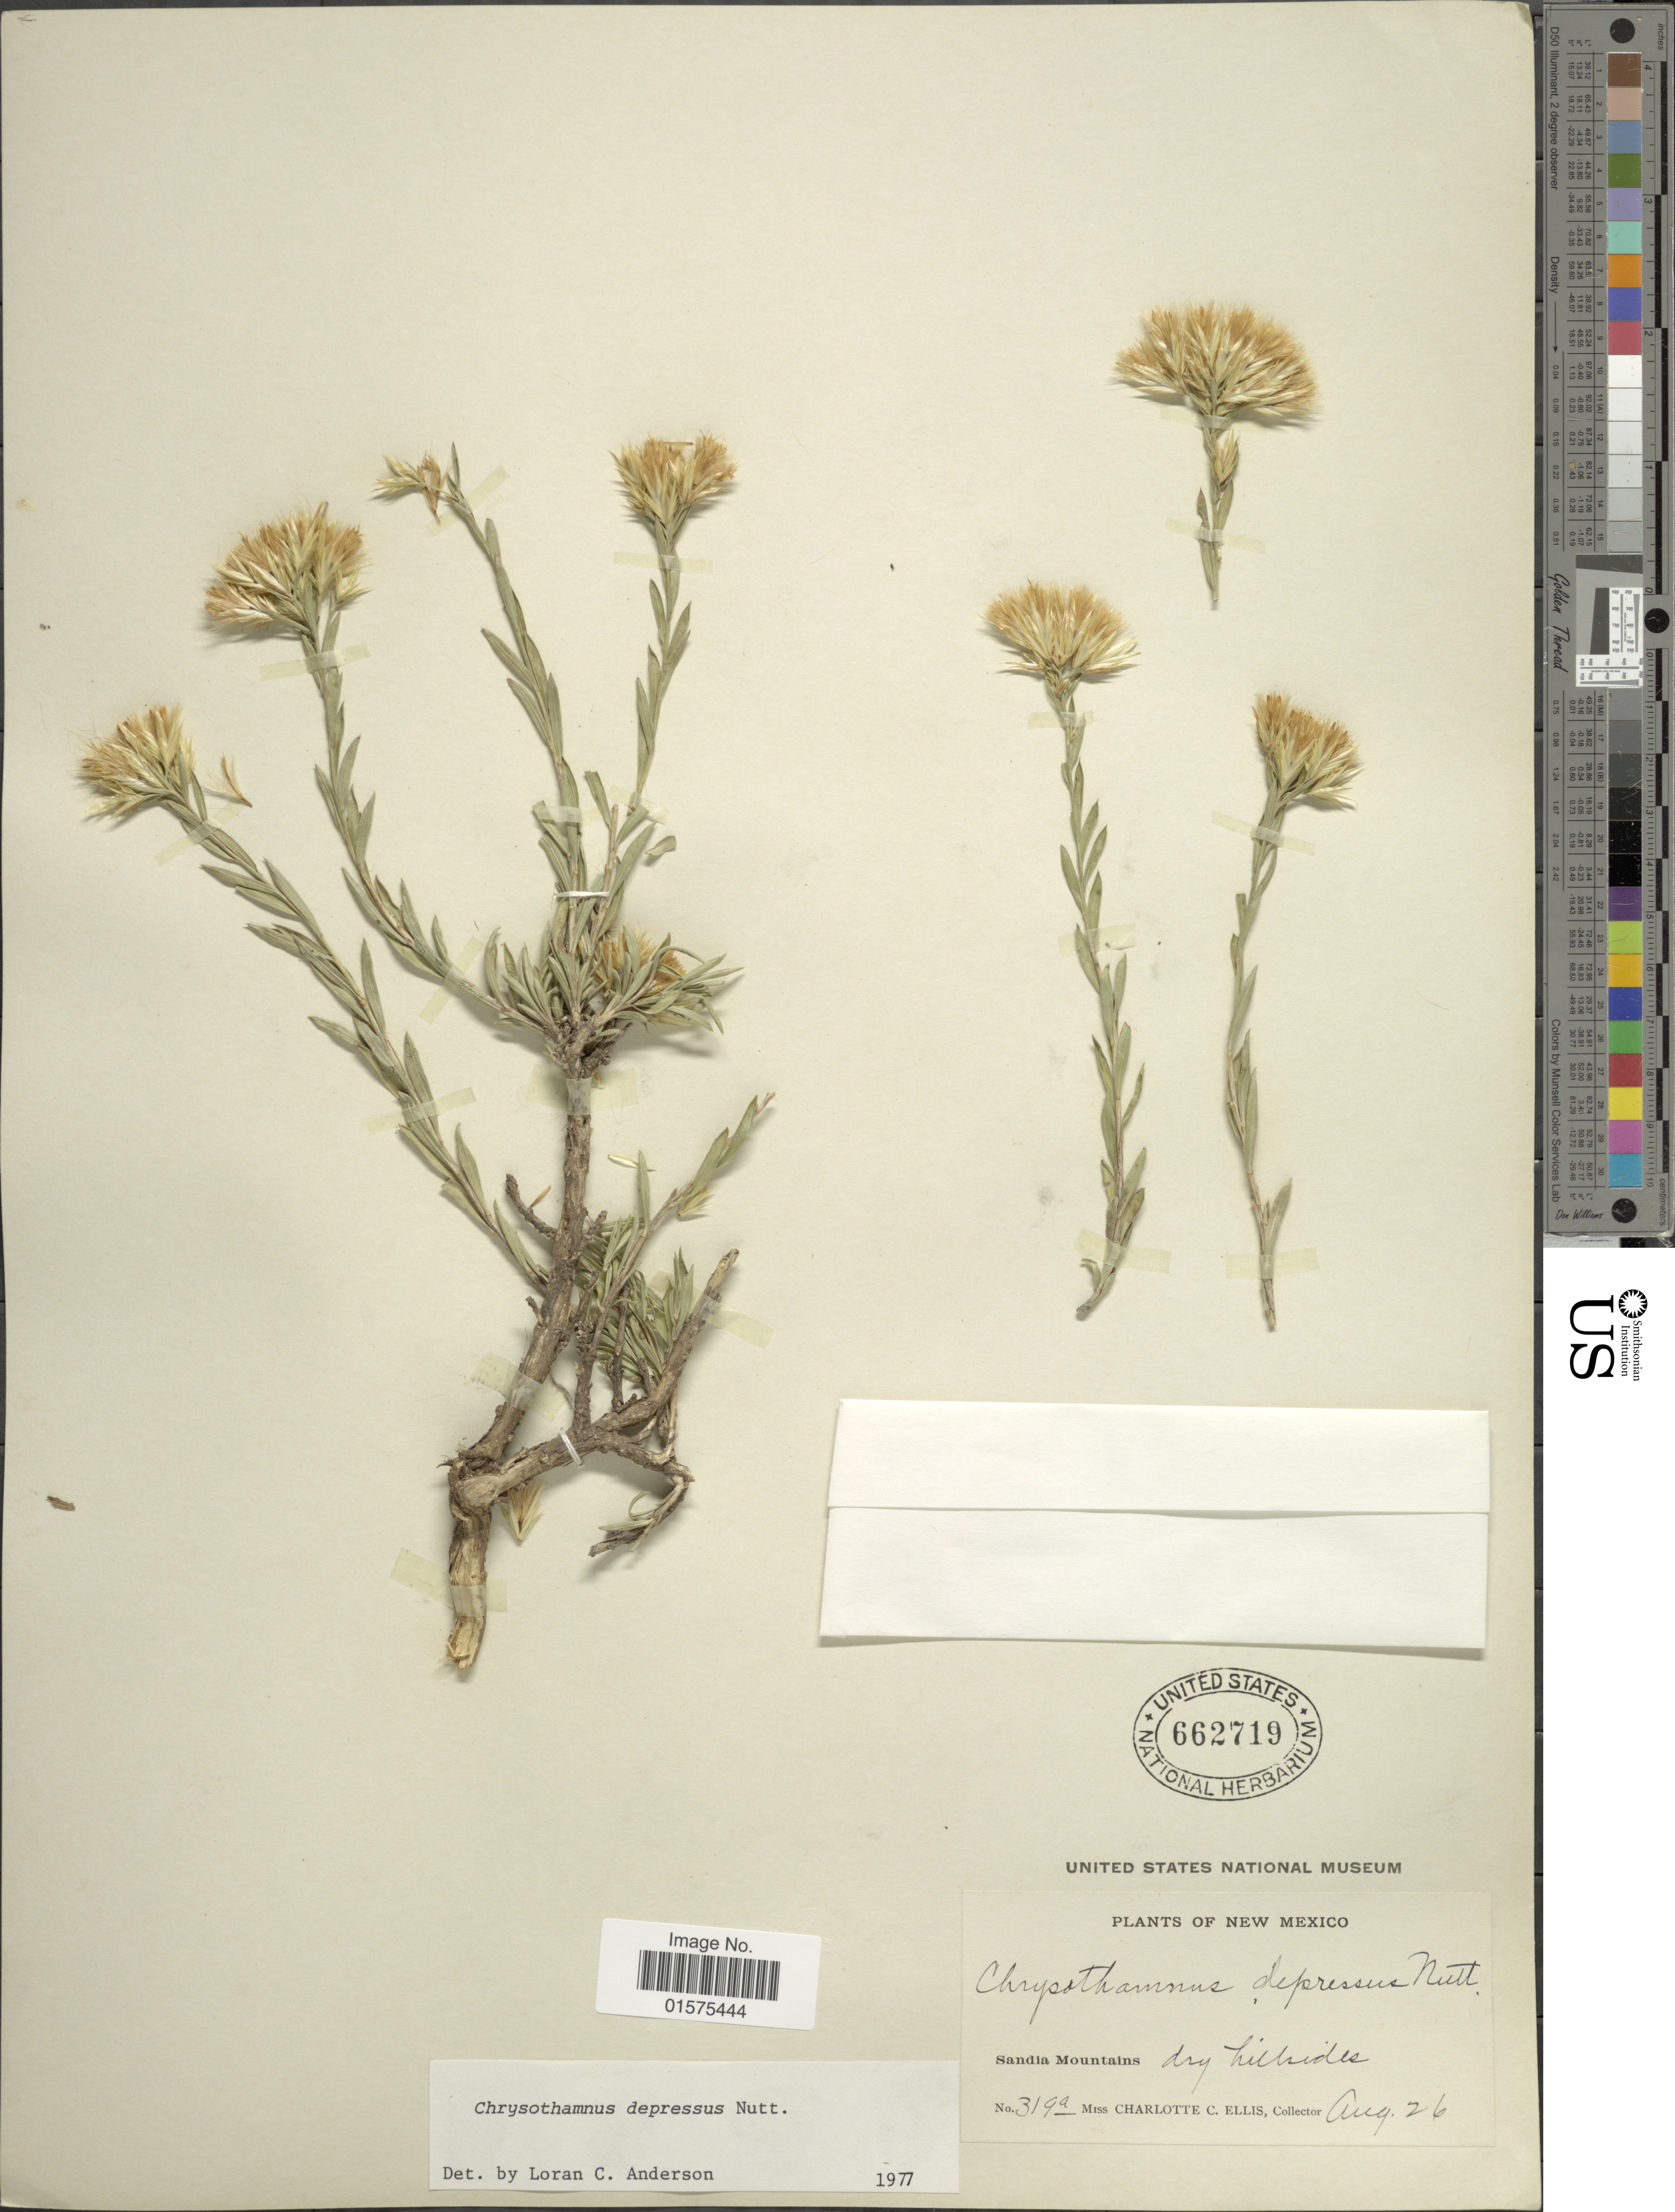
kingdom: Plantae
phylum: Tracheophyta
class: Magnoliopsida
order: Asterales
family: Asteraceae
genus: Chrysothamnus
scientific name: Chrysothamnus depressus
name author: Nutt.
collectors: C. C. Ellis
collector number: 319a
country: United States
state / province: New Mexico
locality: Sandia Mountains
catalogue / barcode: US 662719